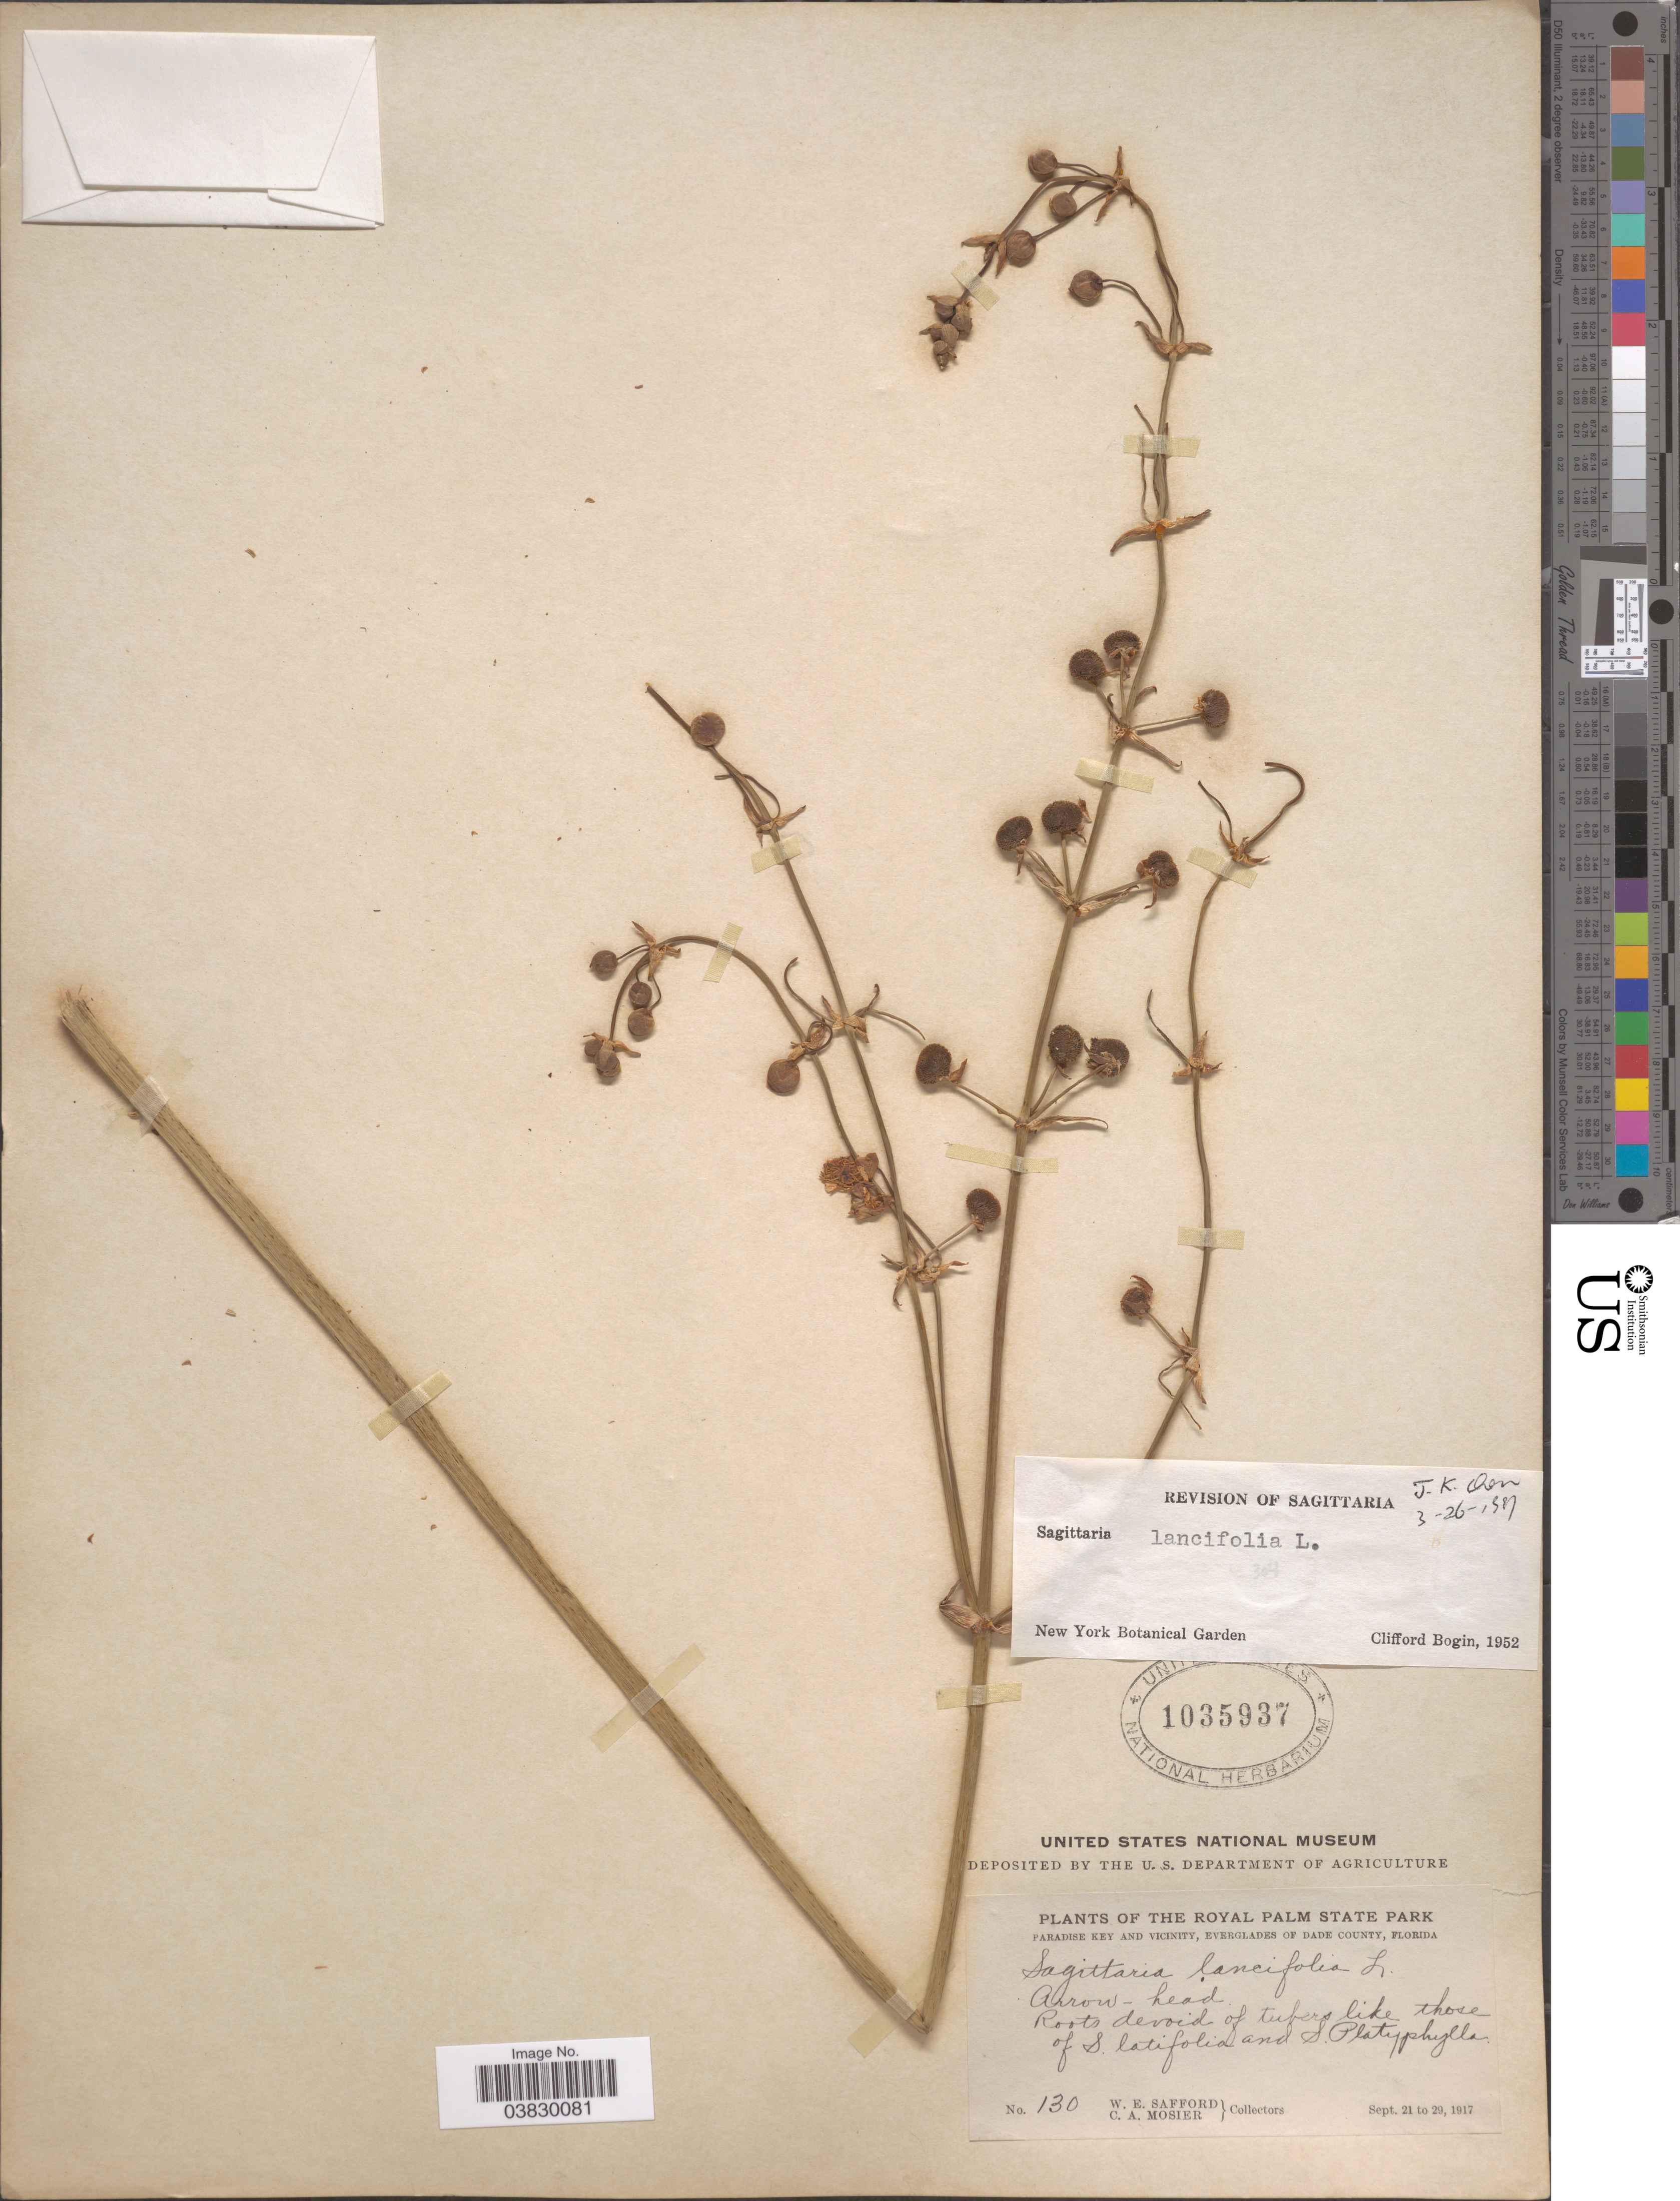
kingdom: Plantae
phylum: Tracheophyta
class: Liliopsida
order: Alismatales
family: Alismataceae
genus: Sagittaria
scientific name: Sagittaria lancifolia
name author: L.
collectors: W. E. Safford & C. A. Mosier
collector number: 130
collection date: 1917-09-21/1917-09-29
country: United States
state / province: Florida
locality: The Royal Palm State Park. Paradise Key and Vicinity, Everglades of Dade County.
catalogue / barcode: US 1035937